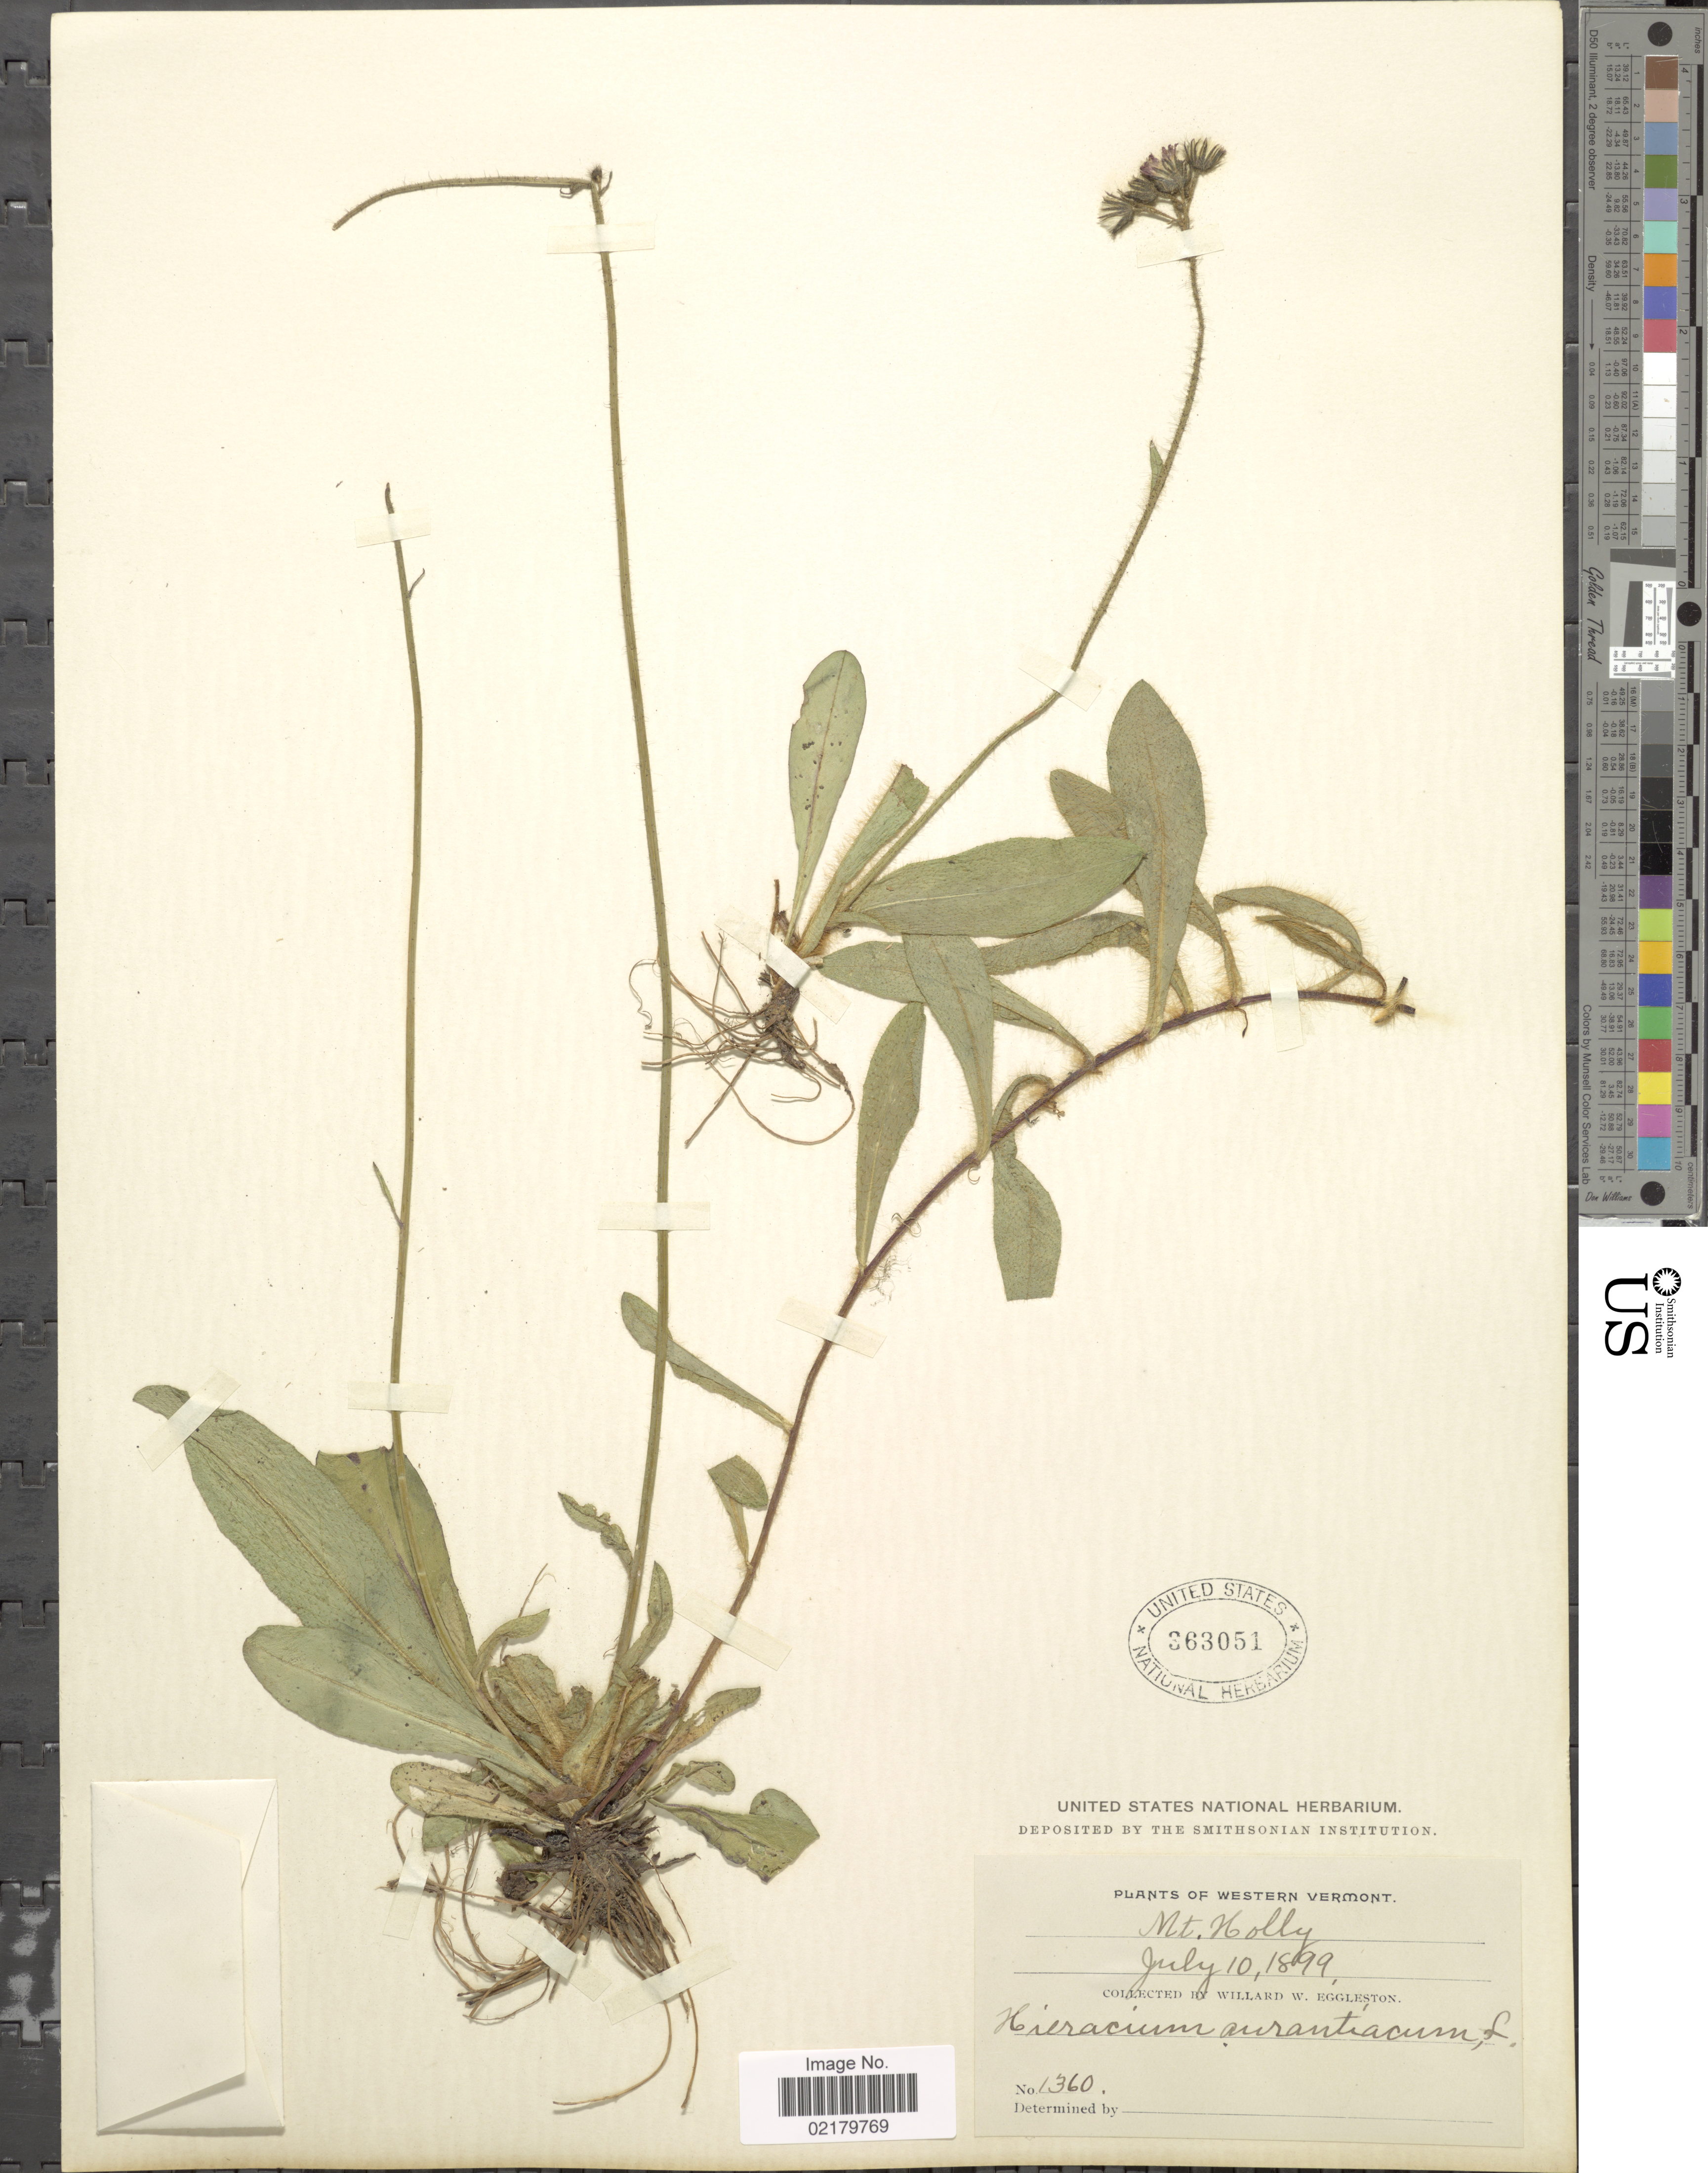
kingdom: Plantae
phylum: Tracheophyta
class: Magnoliopsida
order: Asterales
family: Asteraceae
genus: Pilosella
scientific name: Pilosella aurantiaca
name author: (L.) F.W. Schultz & Sch. Bip.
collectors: W. W. Eggleston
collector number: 1360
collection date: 1899-07-10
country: United States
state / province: Vermont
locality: Western Vermont, Mt Nolly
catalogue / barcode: US 363051